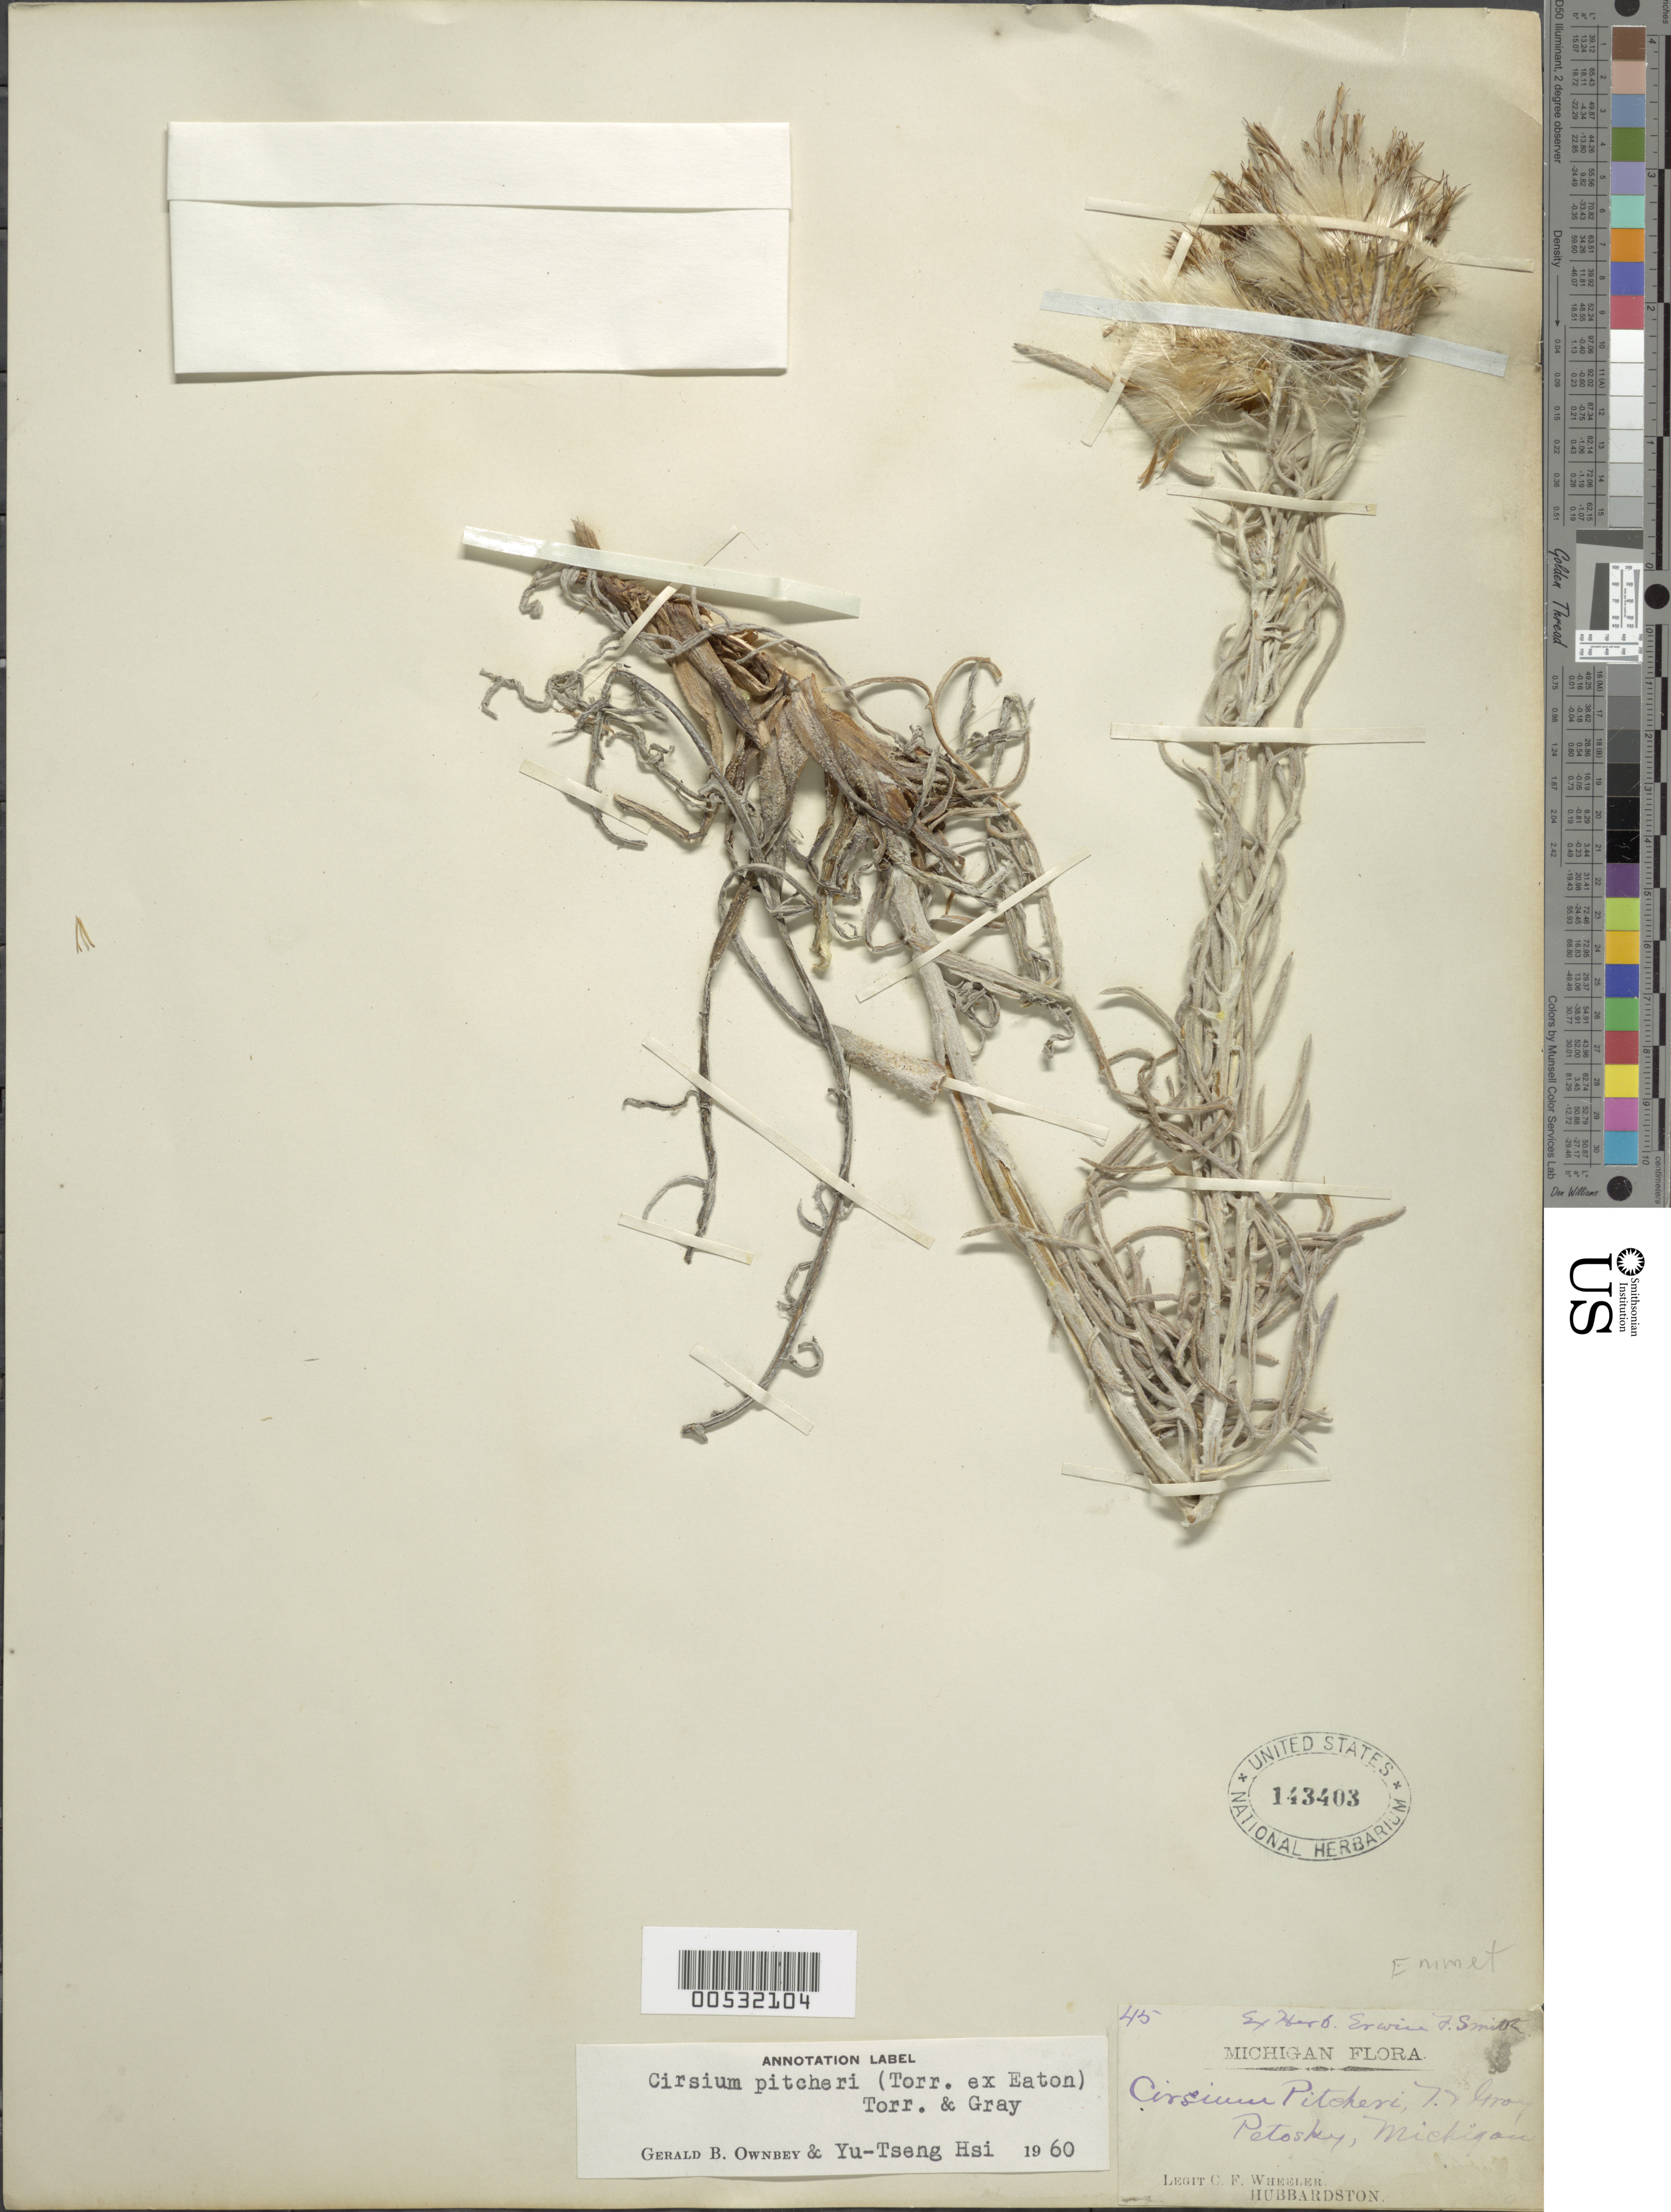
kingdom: Plantae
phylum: Tracheophyta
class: Magnoliopsida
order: Asterales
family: Asteraceae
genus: Cirsium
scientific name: Cirsium pitcheri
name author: (Torr. ex Eaton) Torr. & A. Gray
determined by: Ownbey, G. B.; Hsi, Y.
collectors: C. Wheeler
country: United States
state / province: Michigan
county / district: Emmet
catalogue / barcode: US 143403